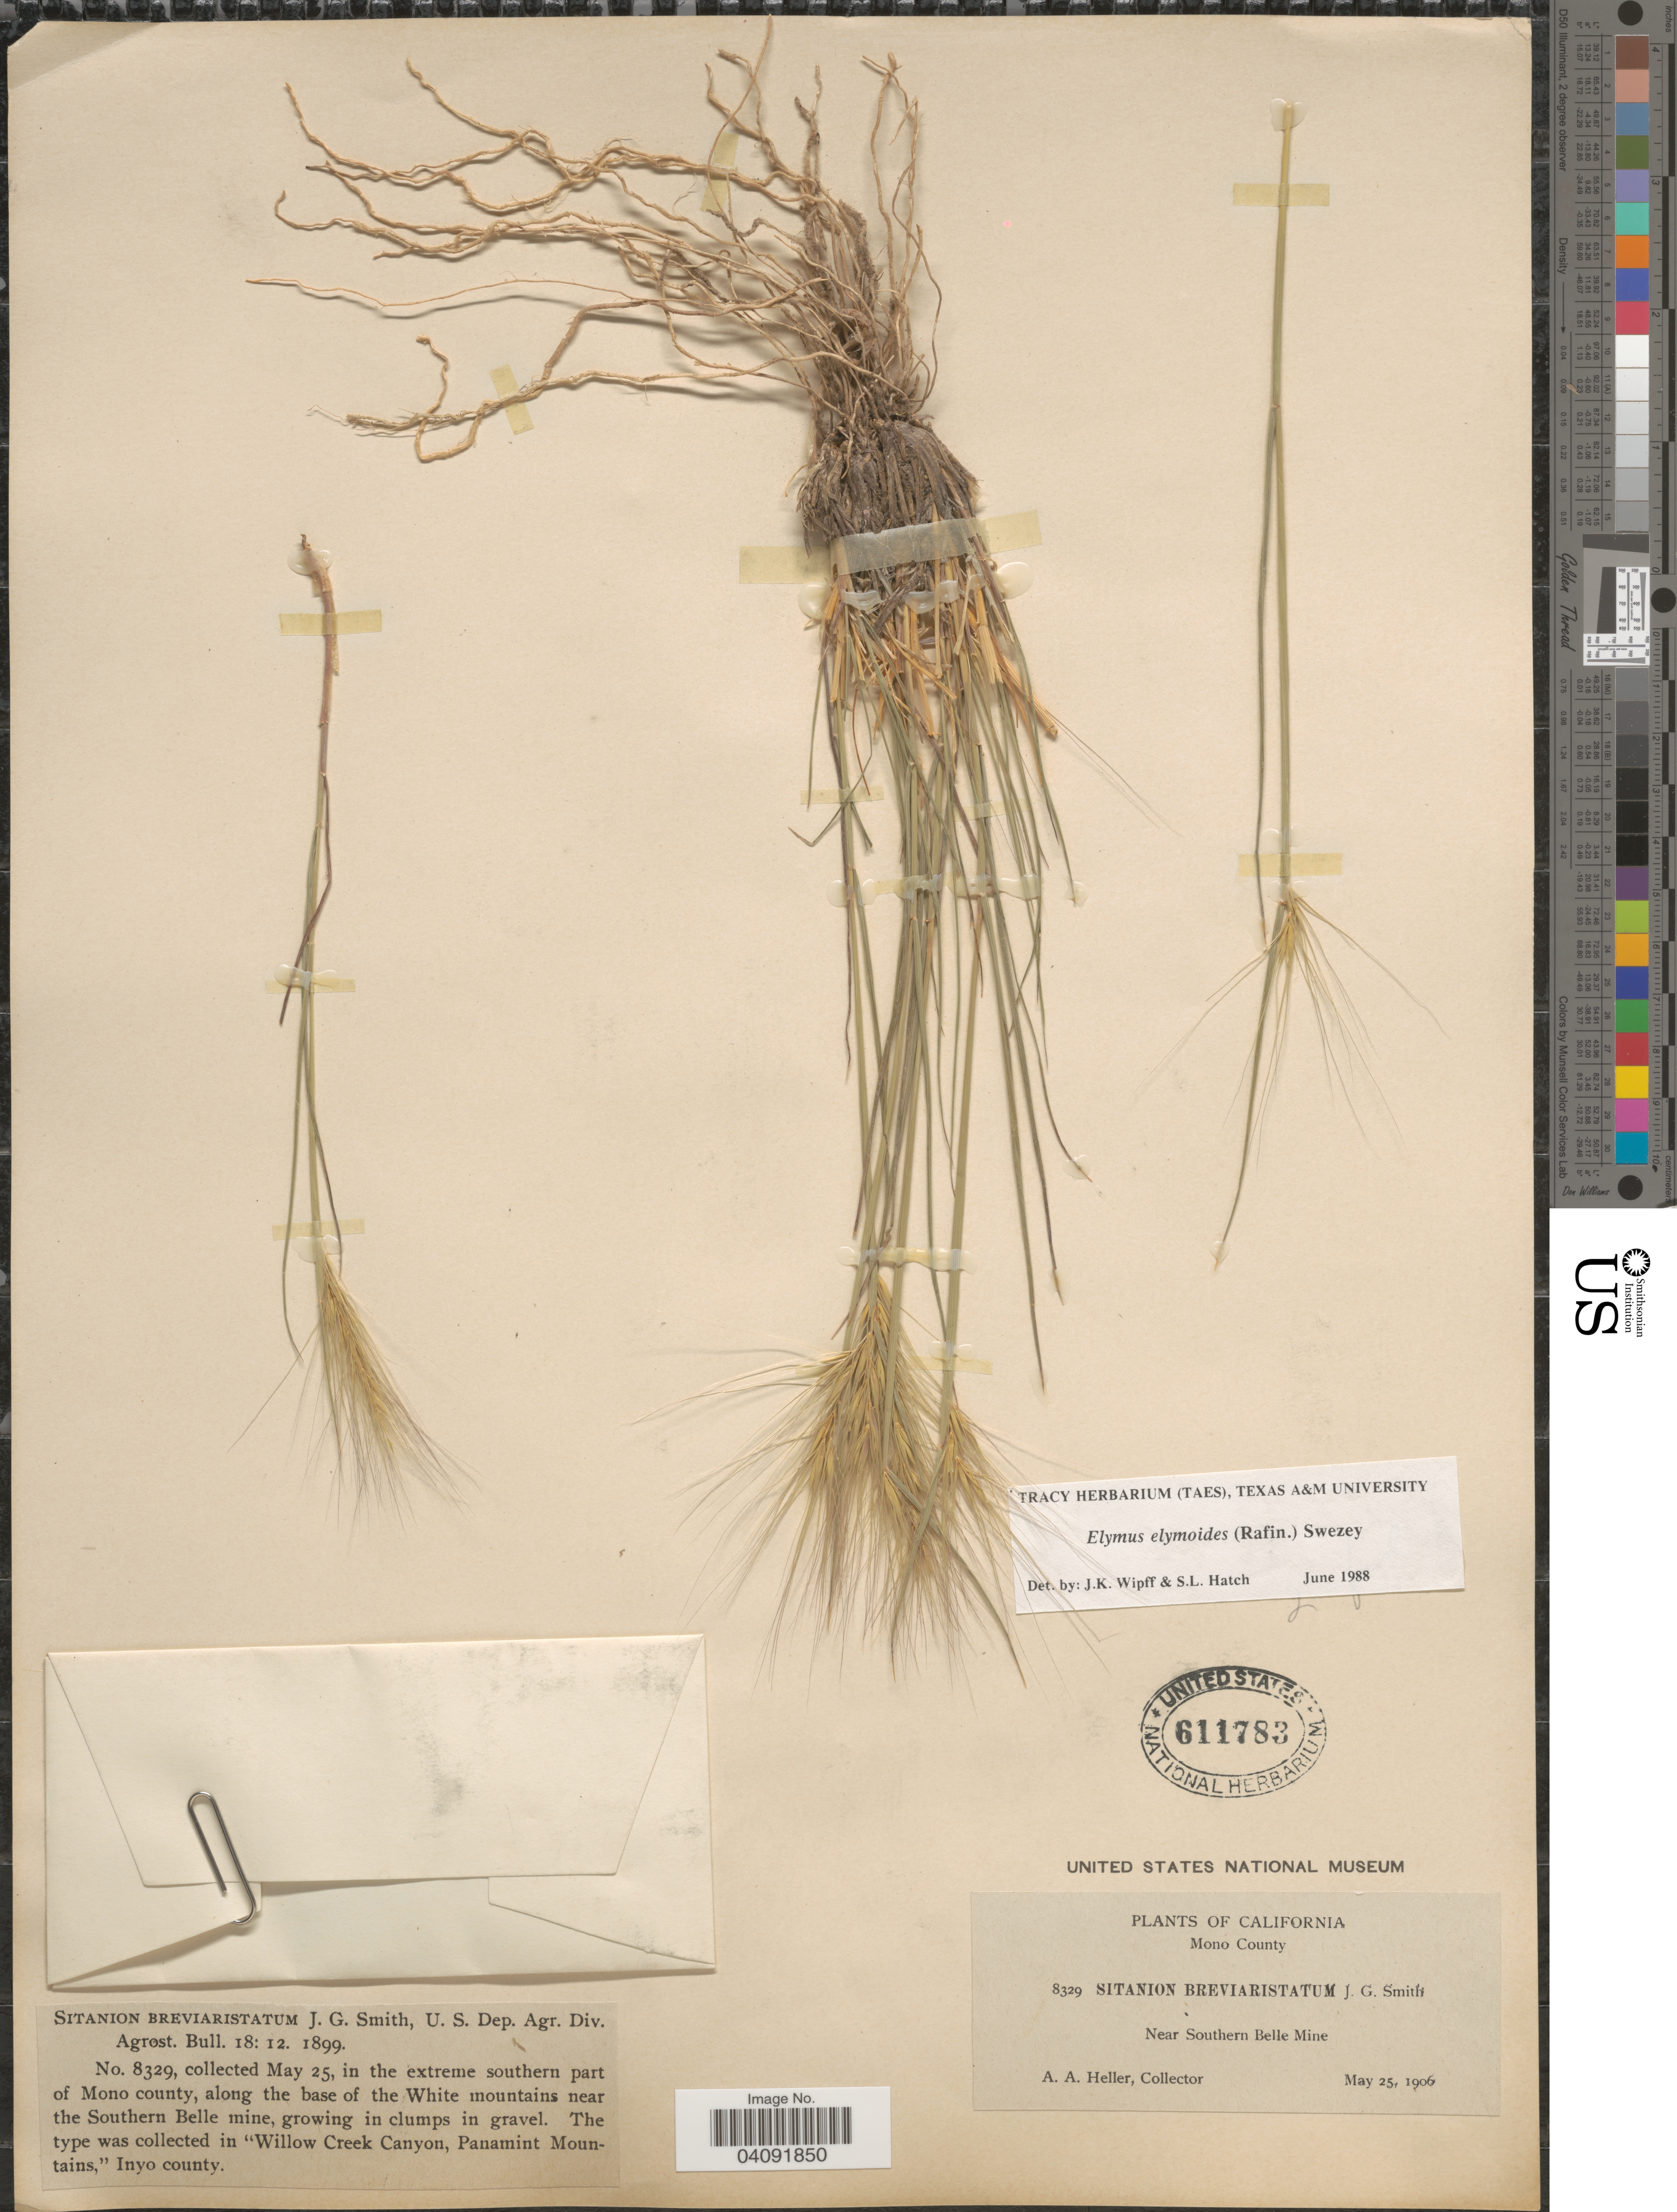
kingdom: Plantae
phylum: Tracheophyta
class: Liliopsida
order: Poales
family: Poaceae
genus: Elymus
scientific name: Elymus elymoides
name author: (Raf.) Swezey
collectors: A. A. Heller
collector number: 8329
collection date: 1906-05-25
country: United States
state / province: California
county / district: Mono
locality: Mono County. Near Southern Belle Mine. In the extreme southern part of Mono county, along the base of the White mountains near the Southern Belle mine. In "Willow Creek Canyon, Panamint Mountains," Inyo county.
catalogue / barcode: US 611783